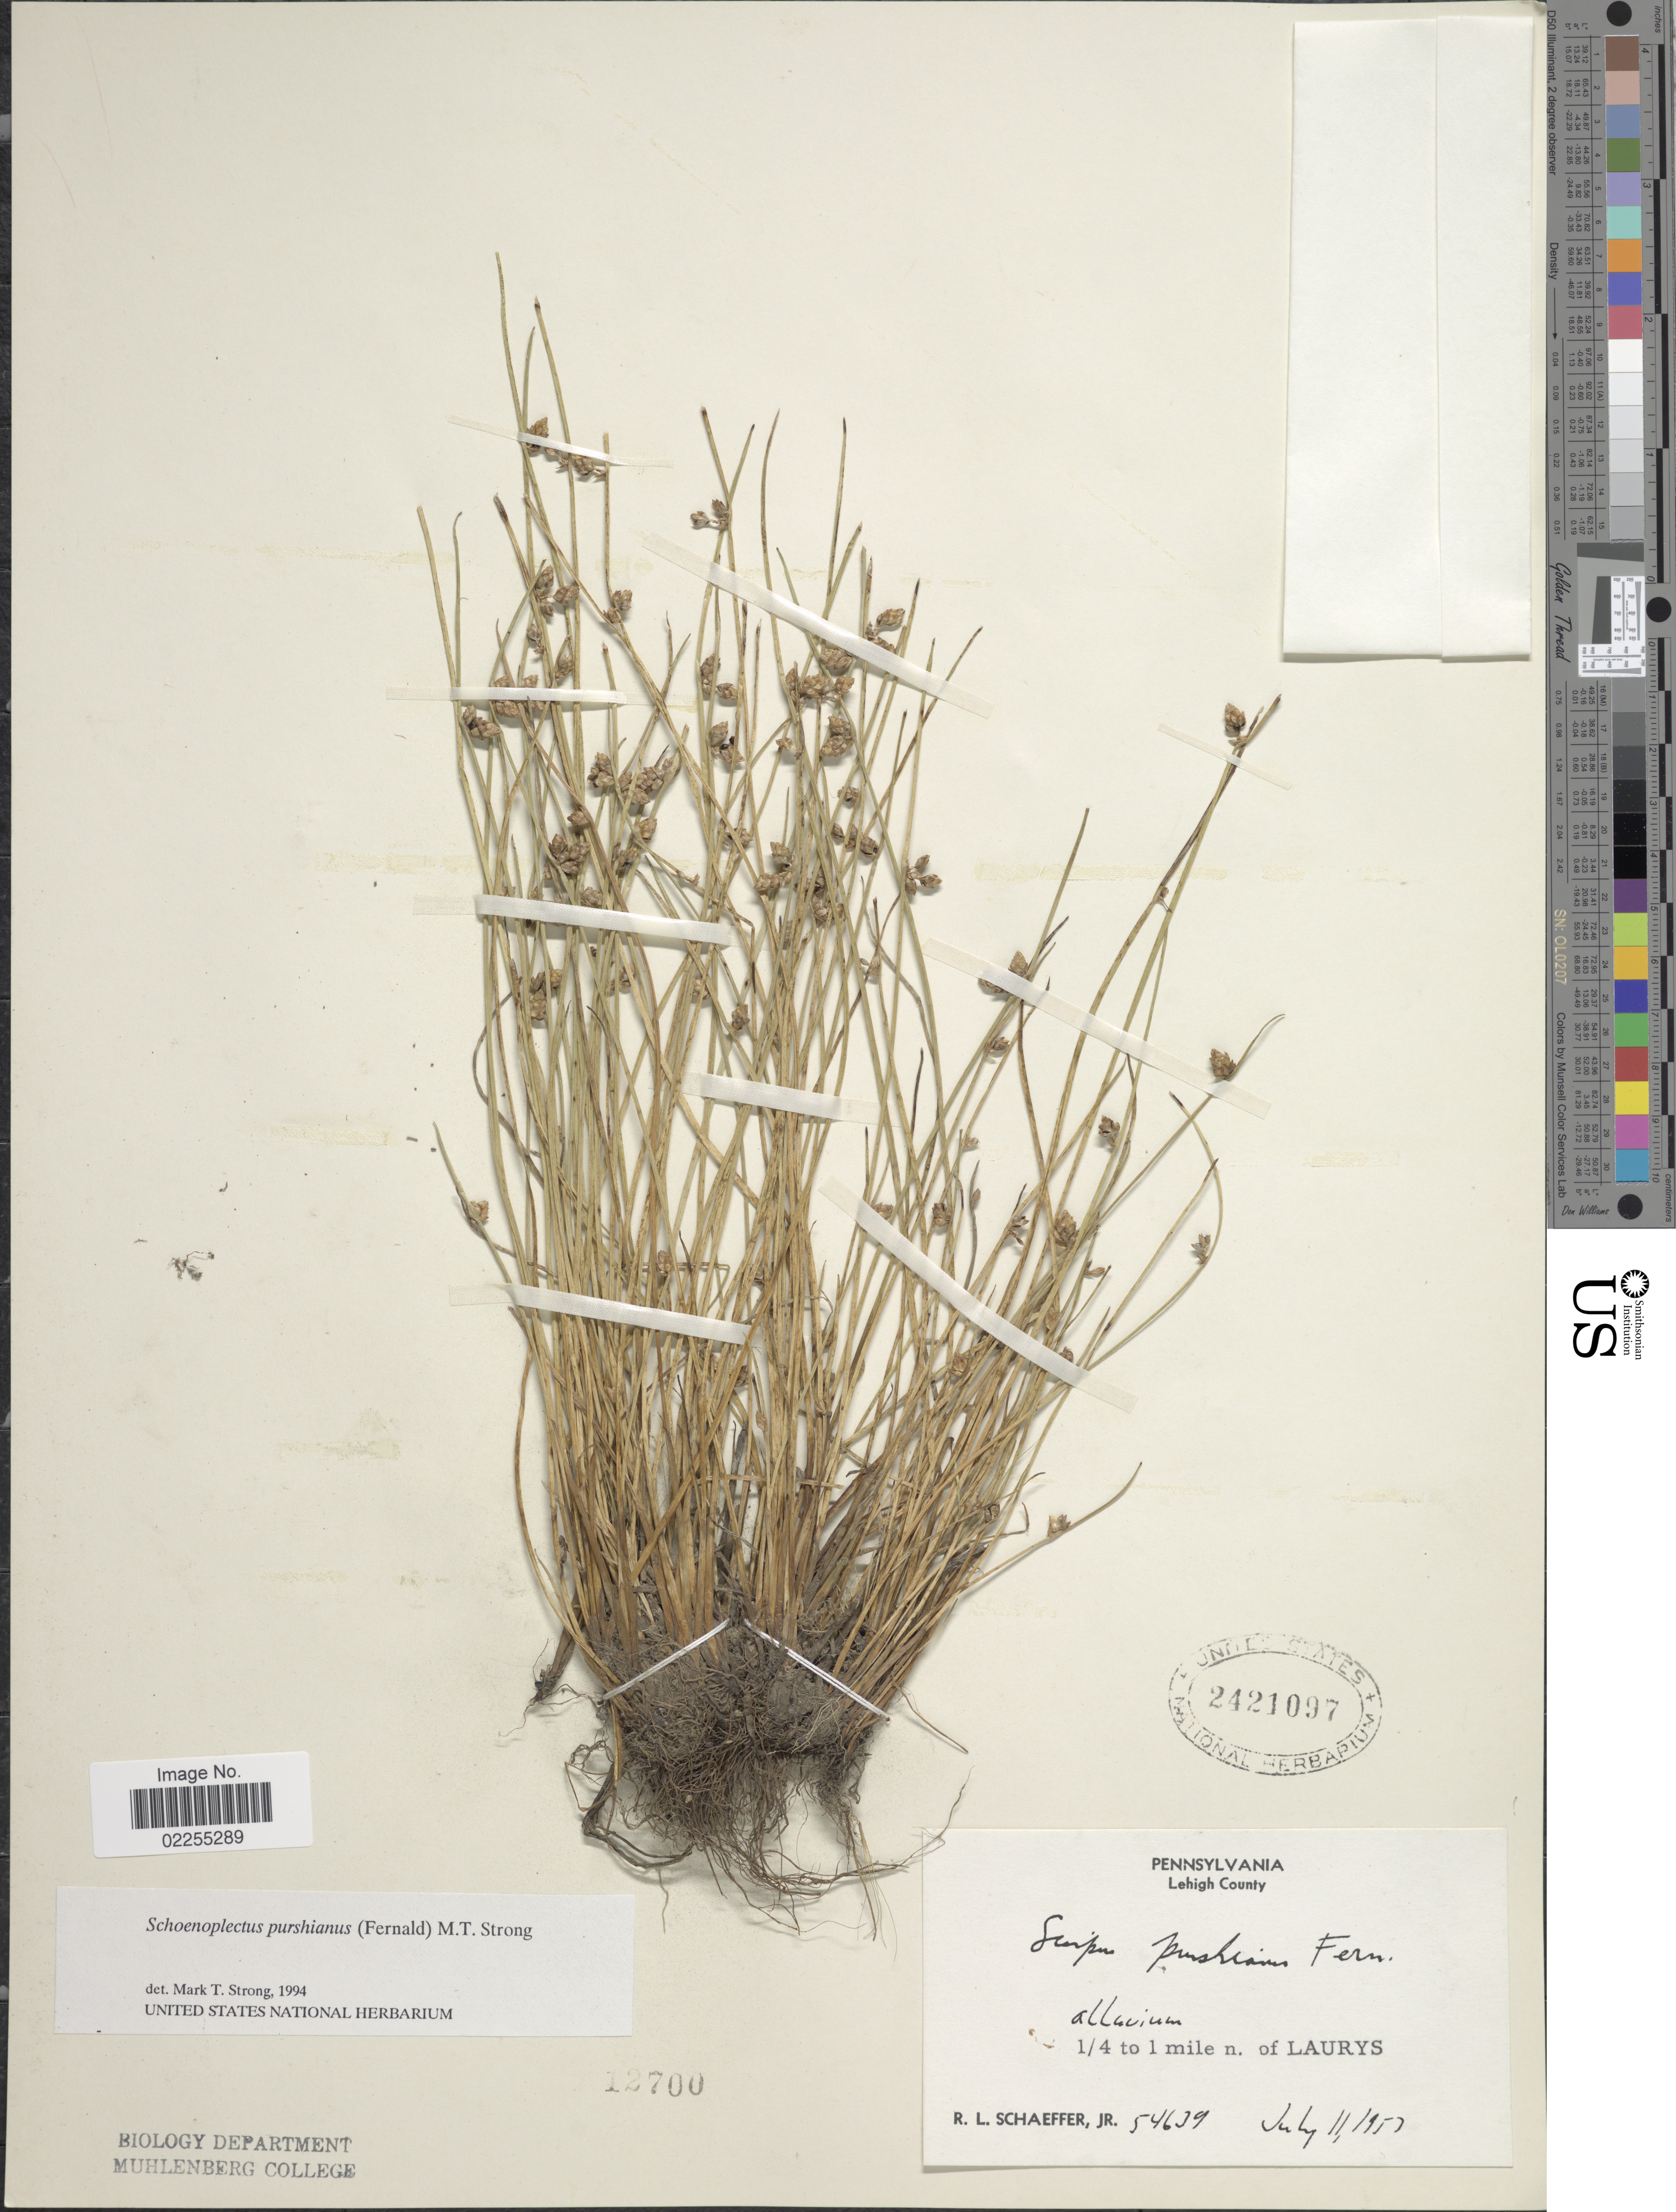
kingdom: Plantae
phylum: Tracheophyta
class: Liliopsida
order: Poales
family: Cyperaceae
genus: Schoenoplectus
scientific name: Schoenoplectus purshianus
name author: (Fernald) M.T. Strong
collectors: R. L. Schaeffer Jr.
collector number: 54639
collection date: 1957-07-11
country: United States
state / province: Pennsylvania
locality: Lehigh County. 1/4 to 1 mile n. of Laurys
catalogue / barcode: US 2421097